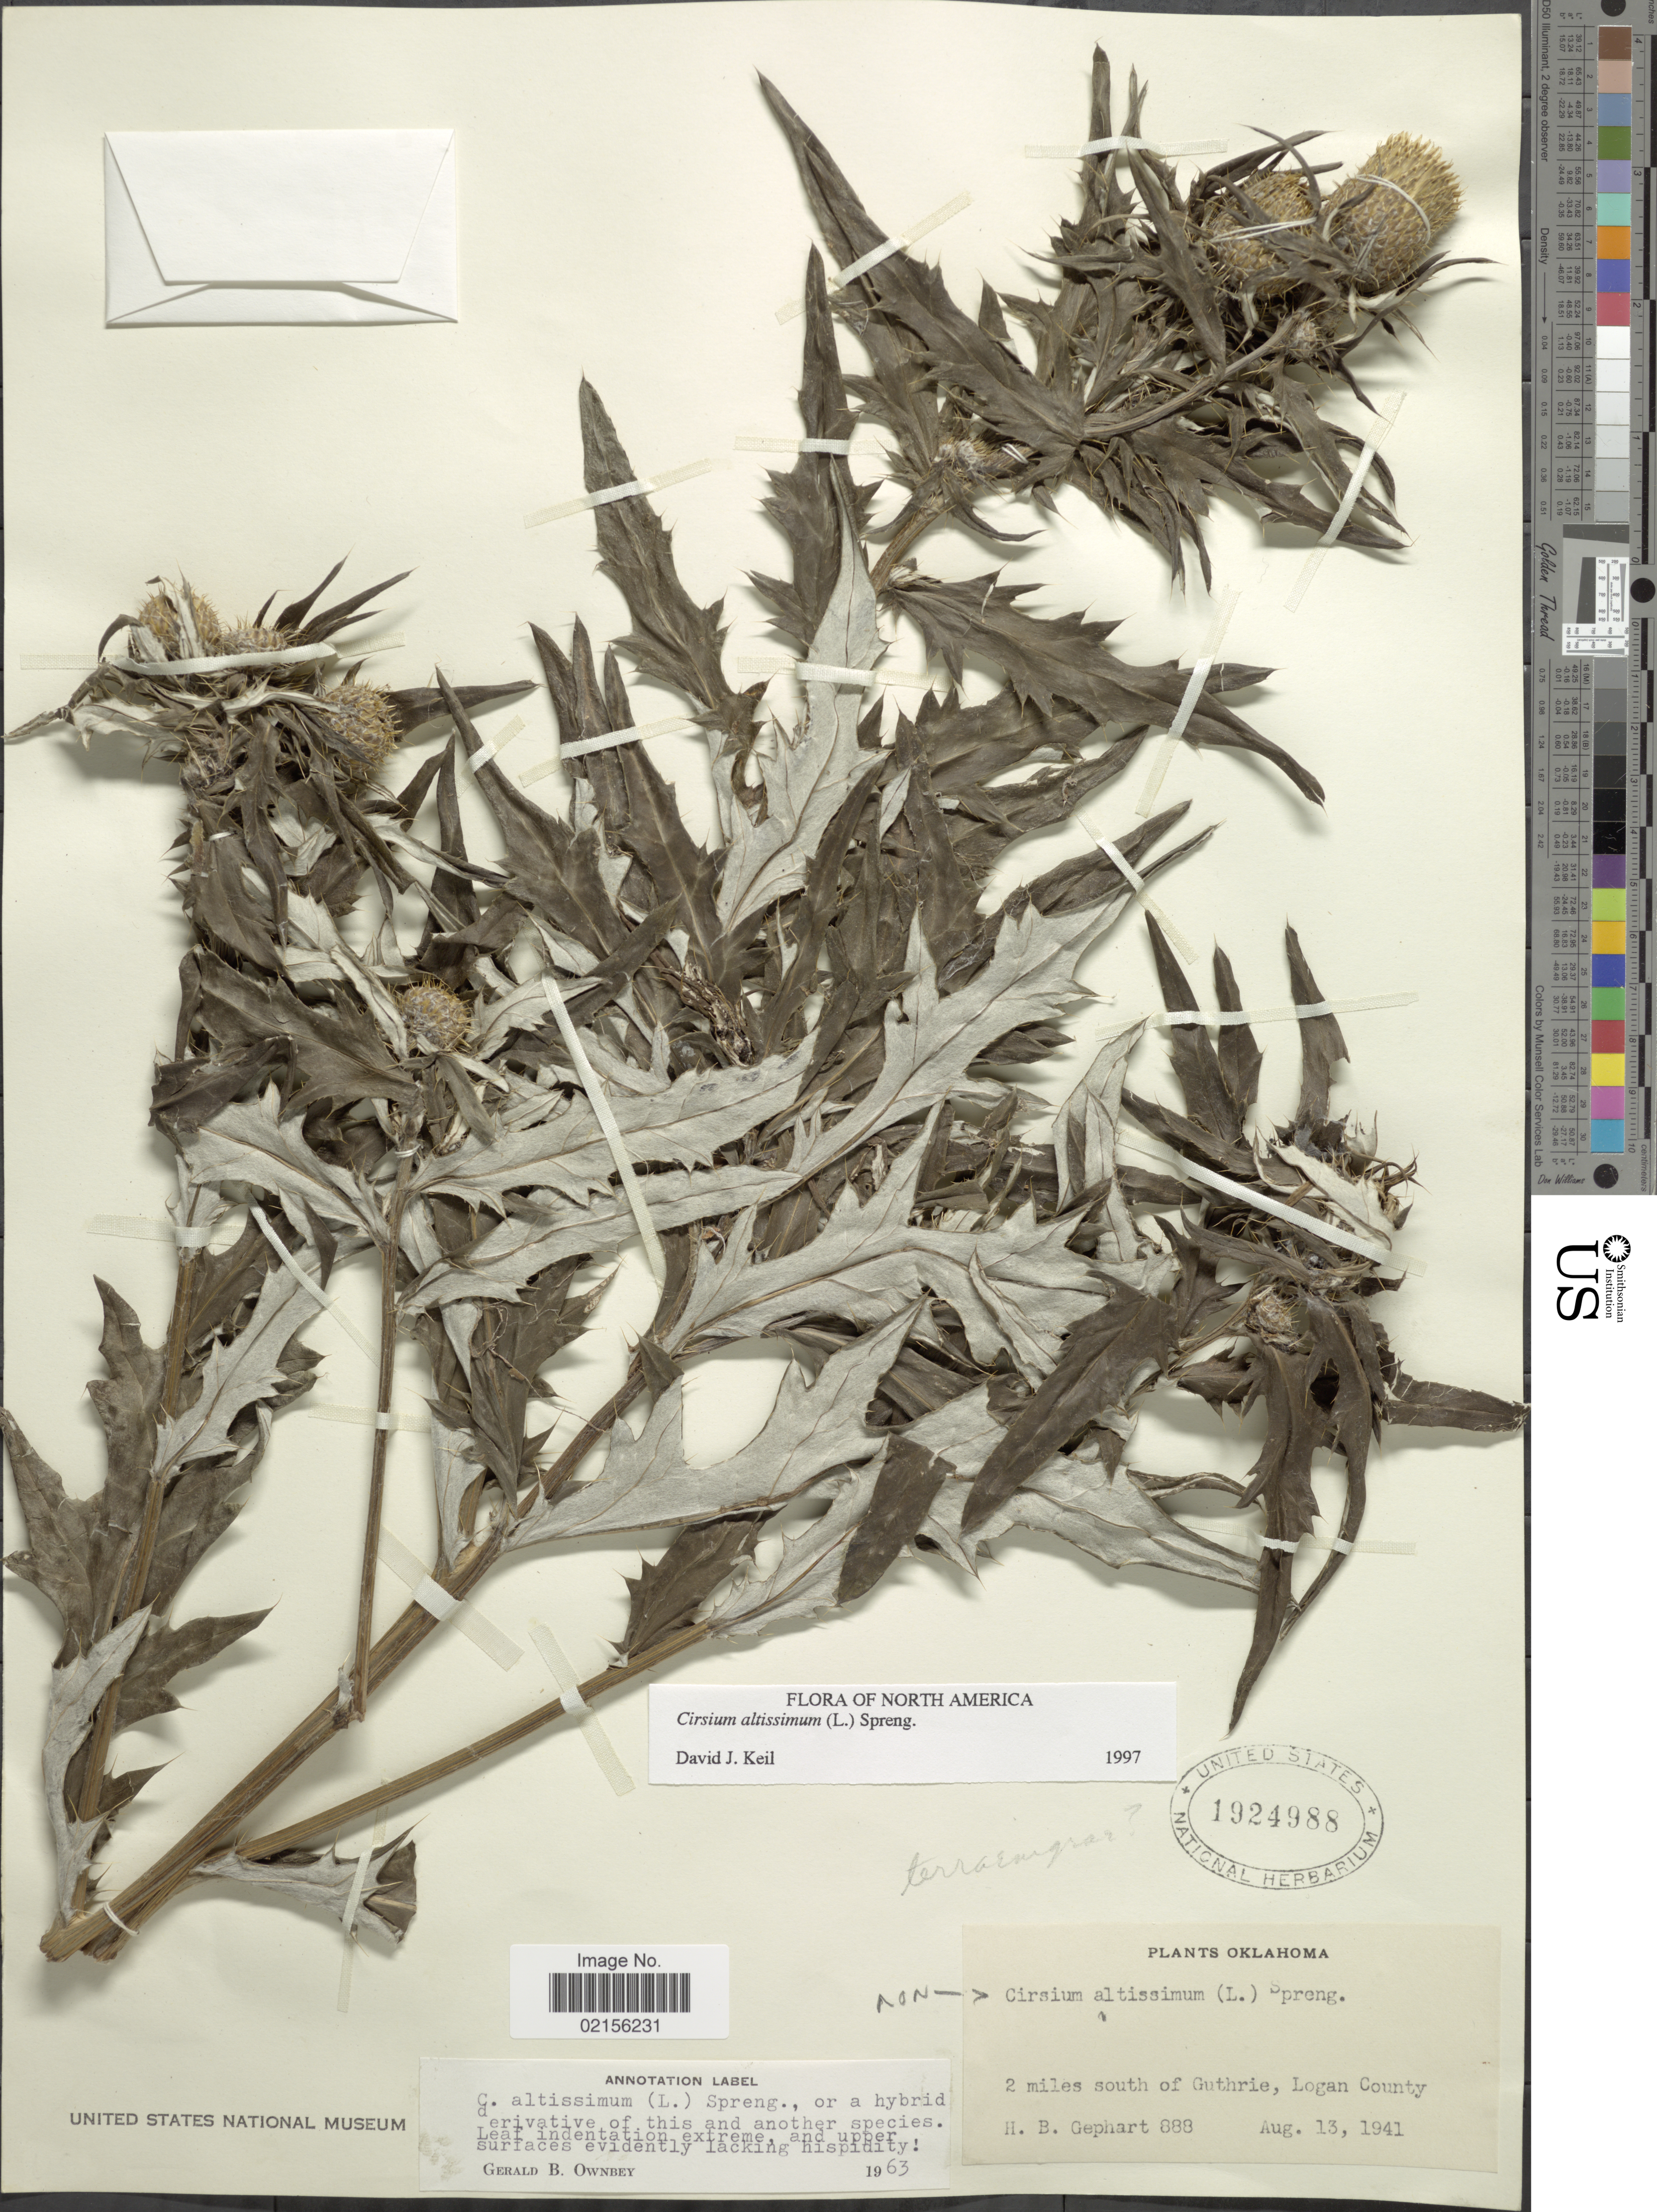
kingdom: Plantae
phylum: Tracheophyta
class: Magnoliopsida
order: Asterales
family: Asteraceae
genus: Cirsium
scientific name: Cirsium altissimum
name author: (L.) Spreng.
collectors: H. Gephart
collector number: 888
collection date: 1941-08-13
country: United States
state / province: Oklahoma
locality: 2 miles south of Guthrie, Logan County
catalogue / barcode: US 1924988